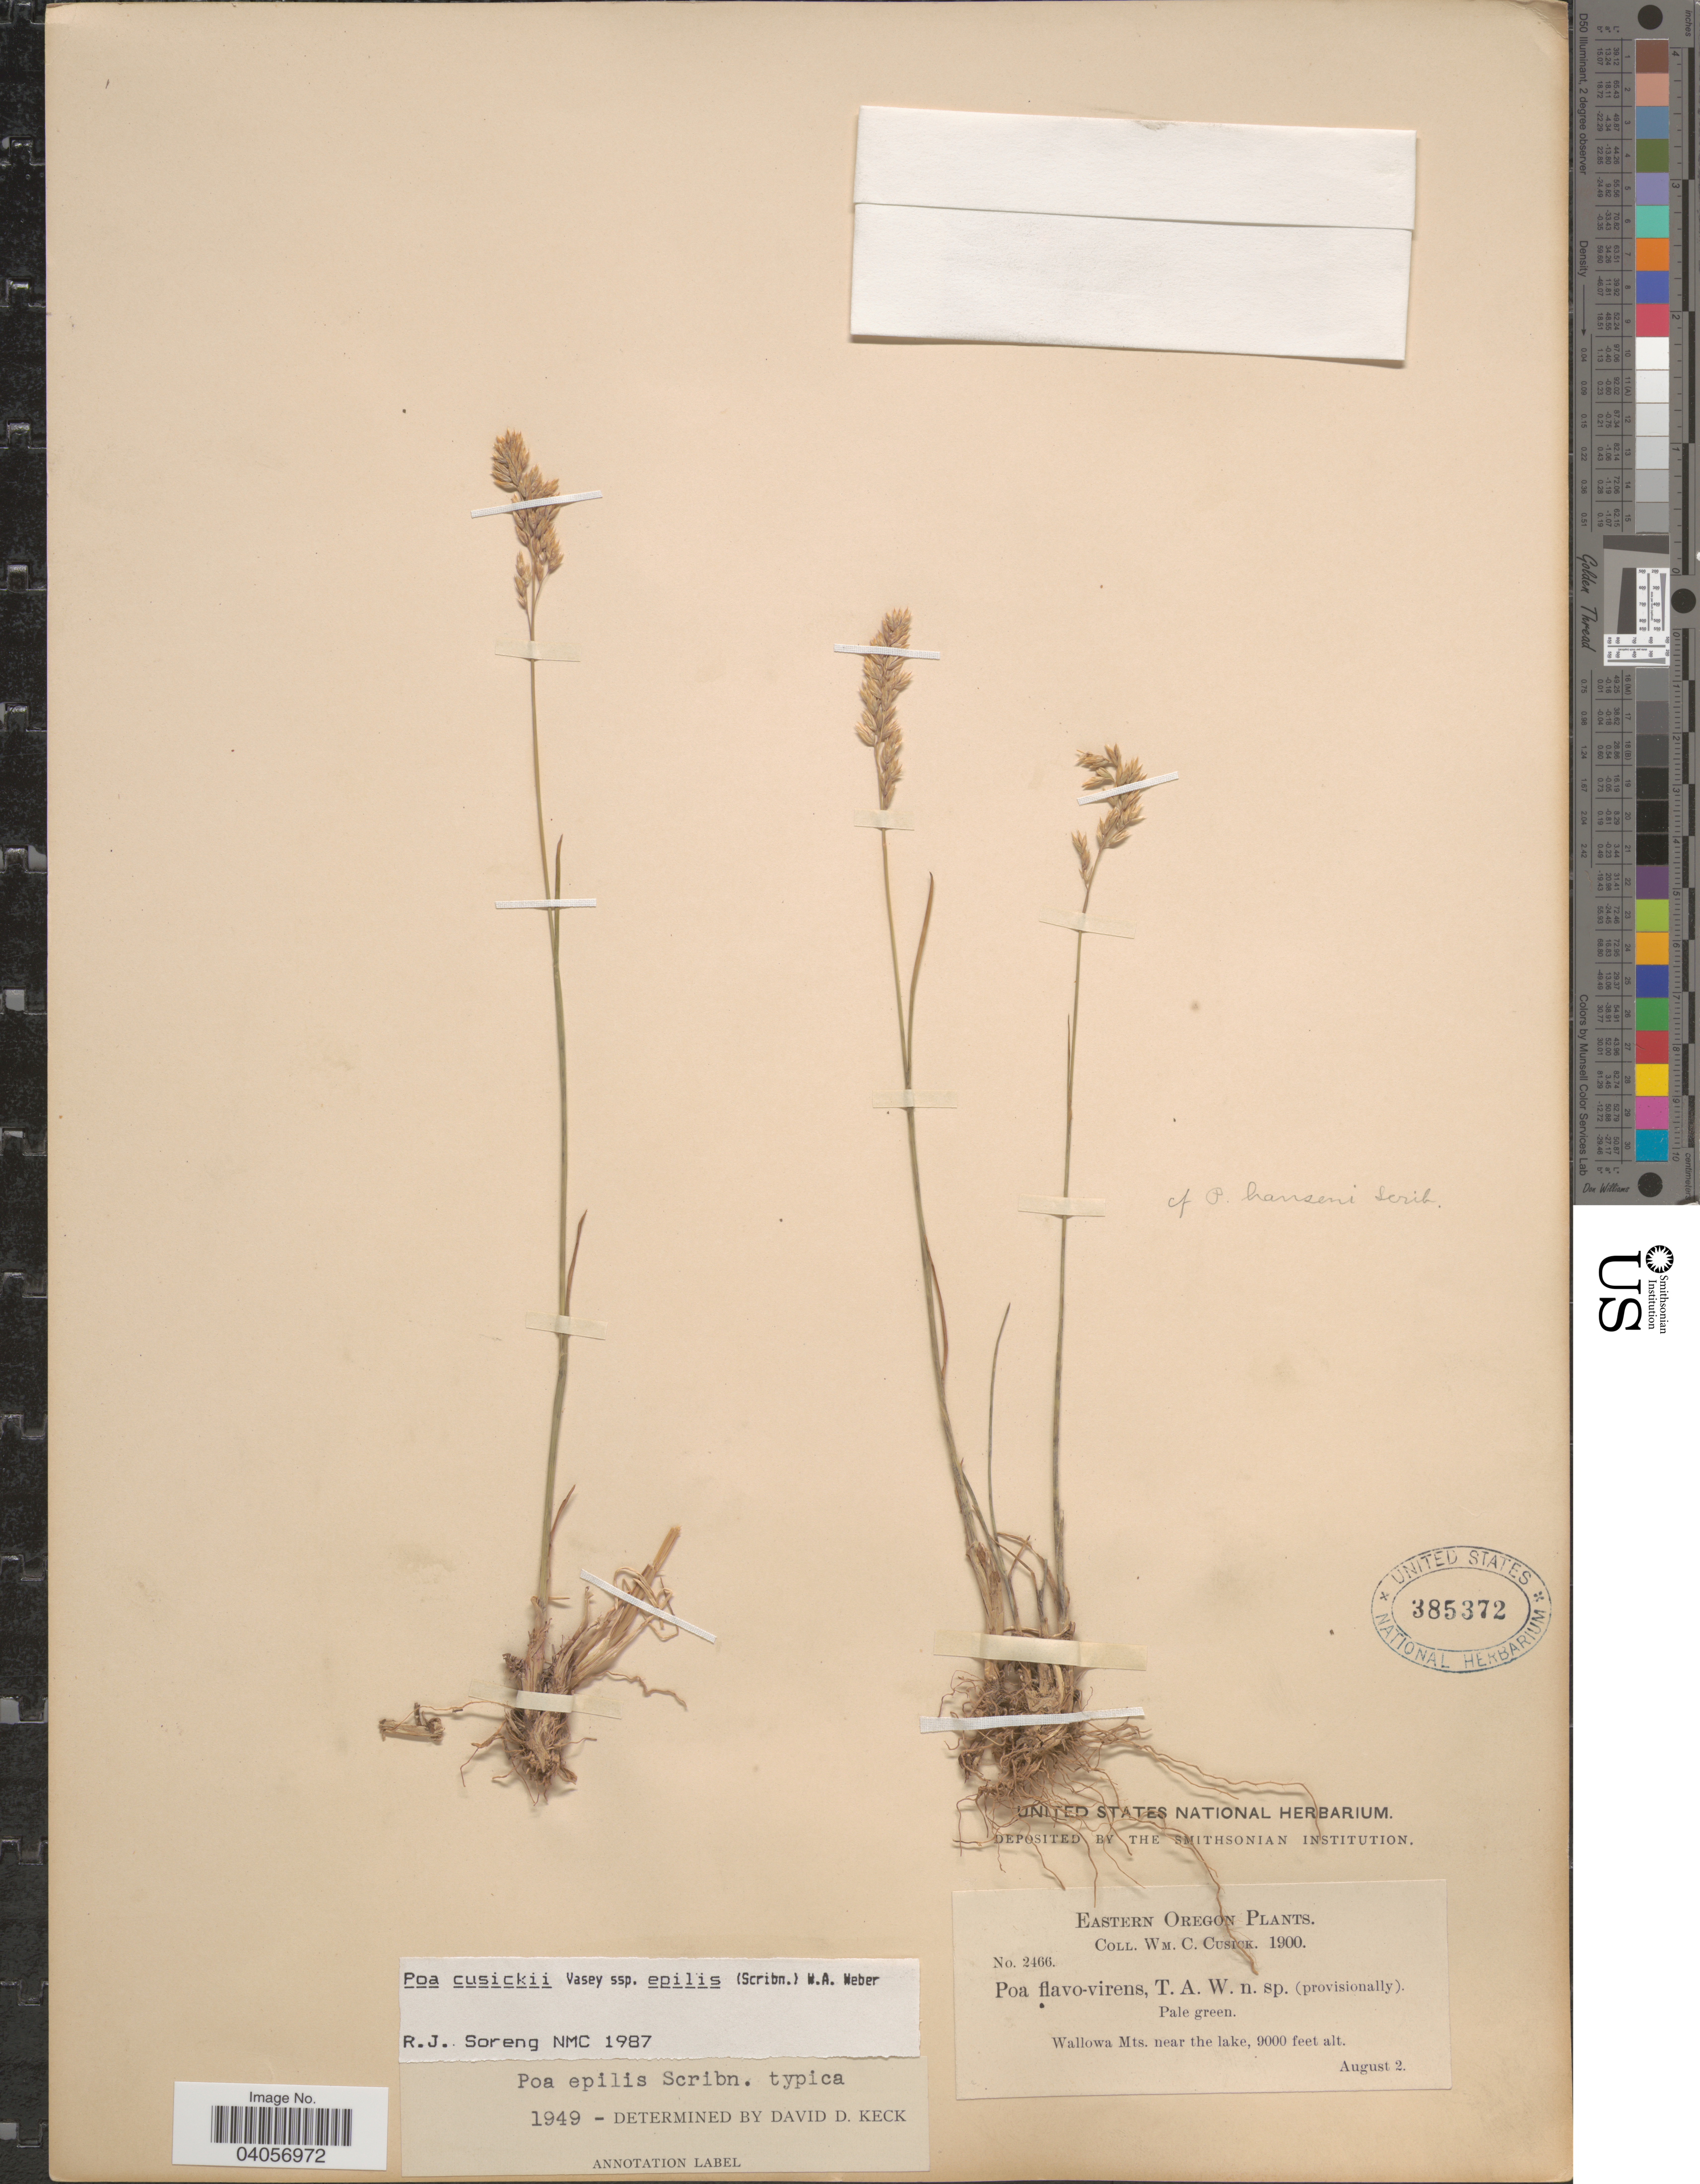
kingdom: Plantae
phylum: Tracheophyta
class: Liliopsida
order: Poales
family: Poaceae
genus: Poa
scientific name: Poa cusickii subsp. epilis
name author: (Scribn.) W.A. Weber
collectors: W. C. Cusick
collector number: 2466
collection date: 1900-08-02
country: United States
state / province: Oregon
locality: Eastern Oregon. Wallowa Mts near the lake.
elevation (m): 2743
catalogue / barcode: US 385372